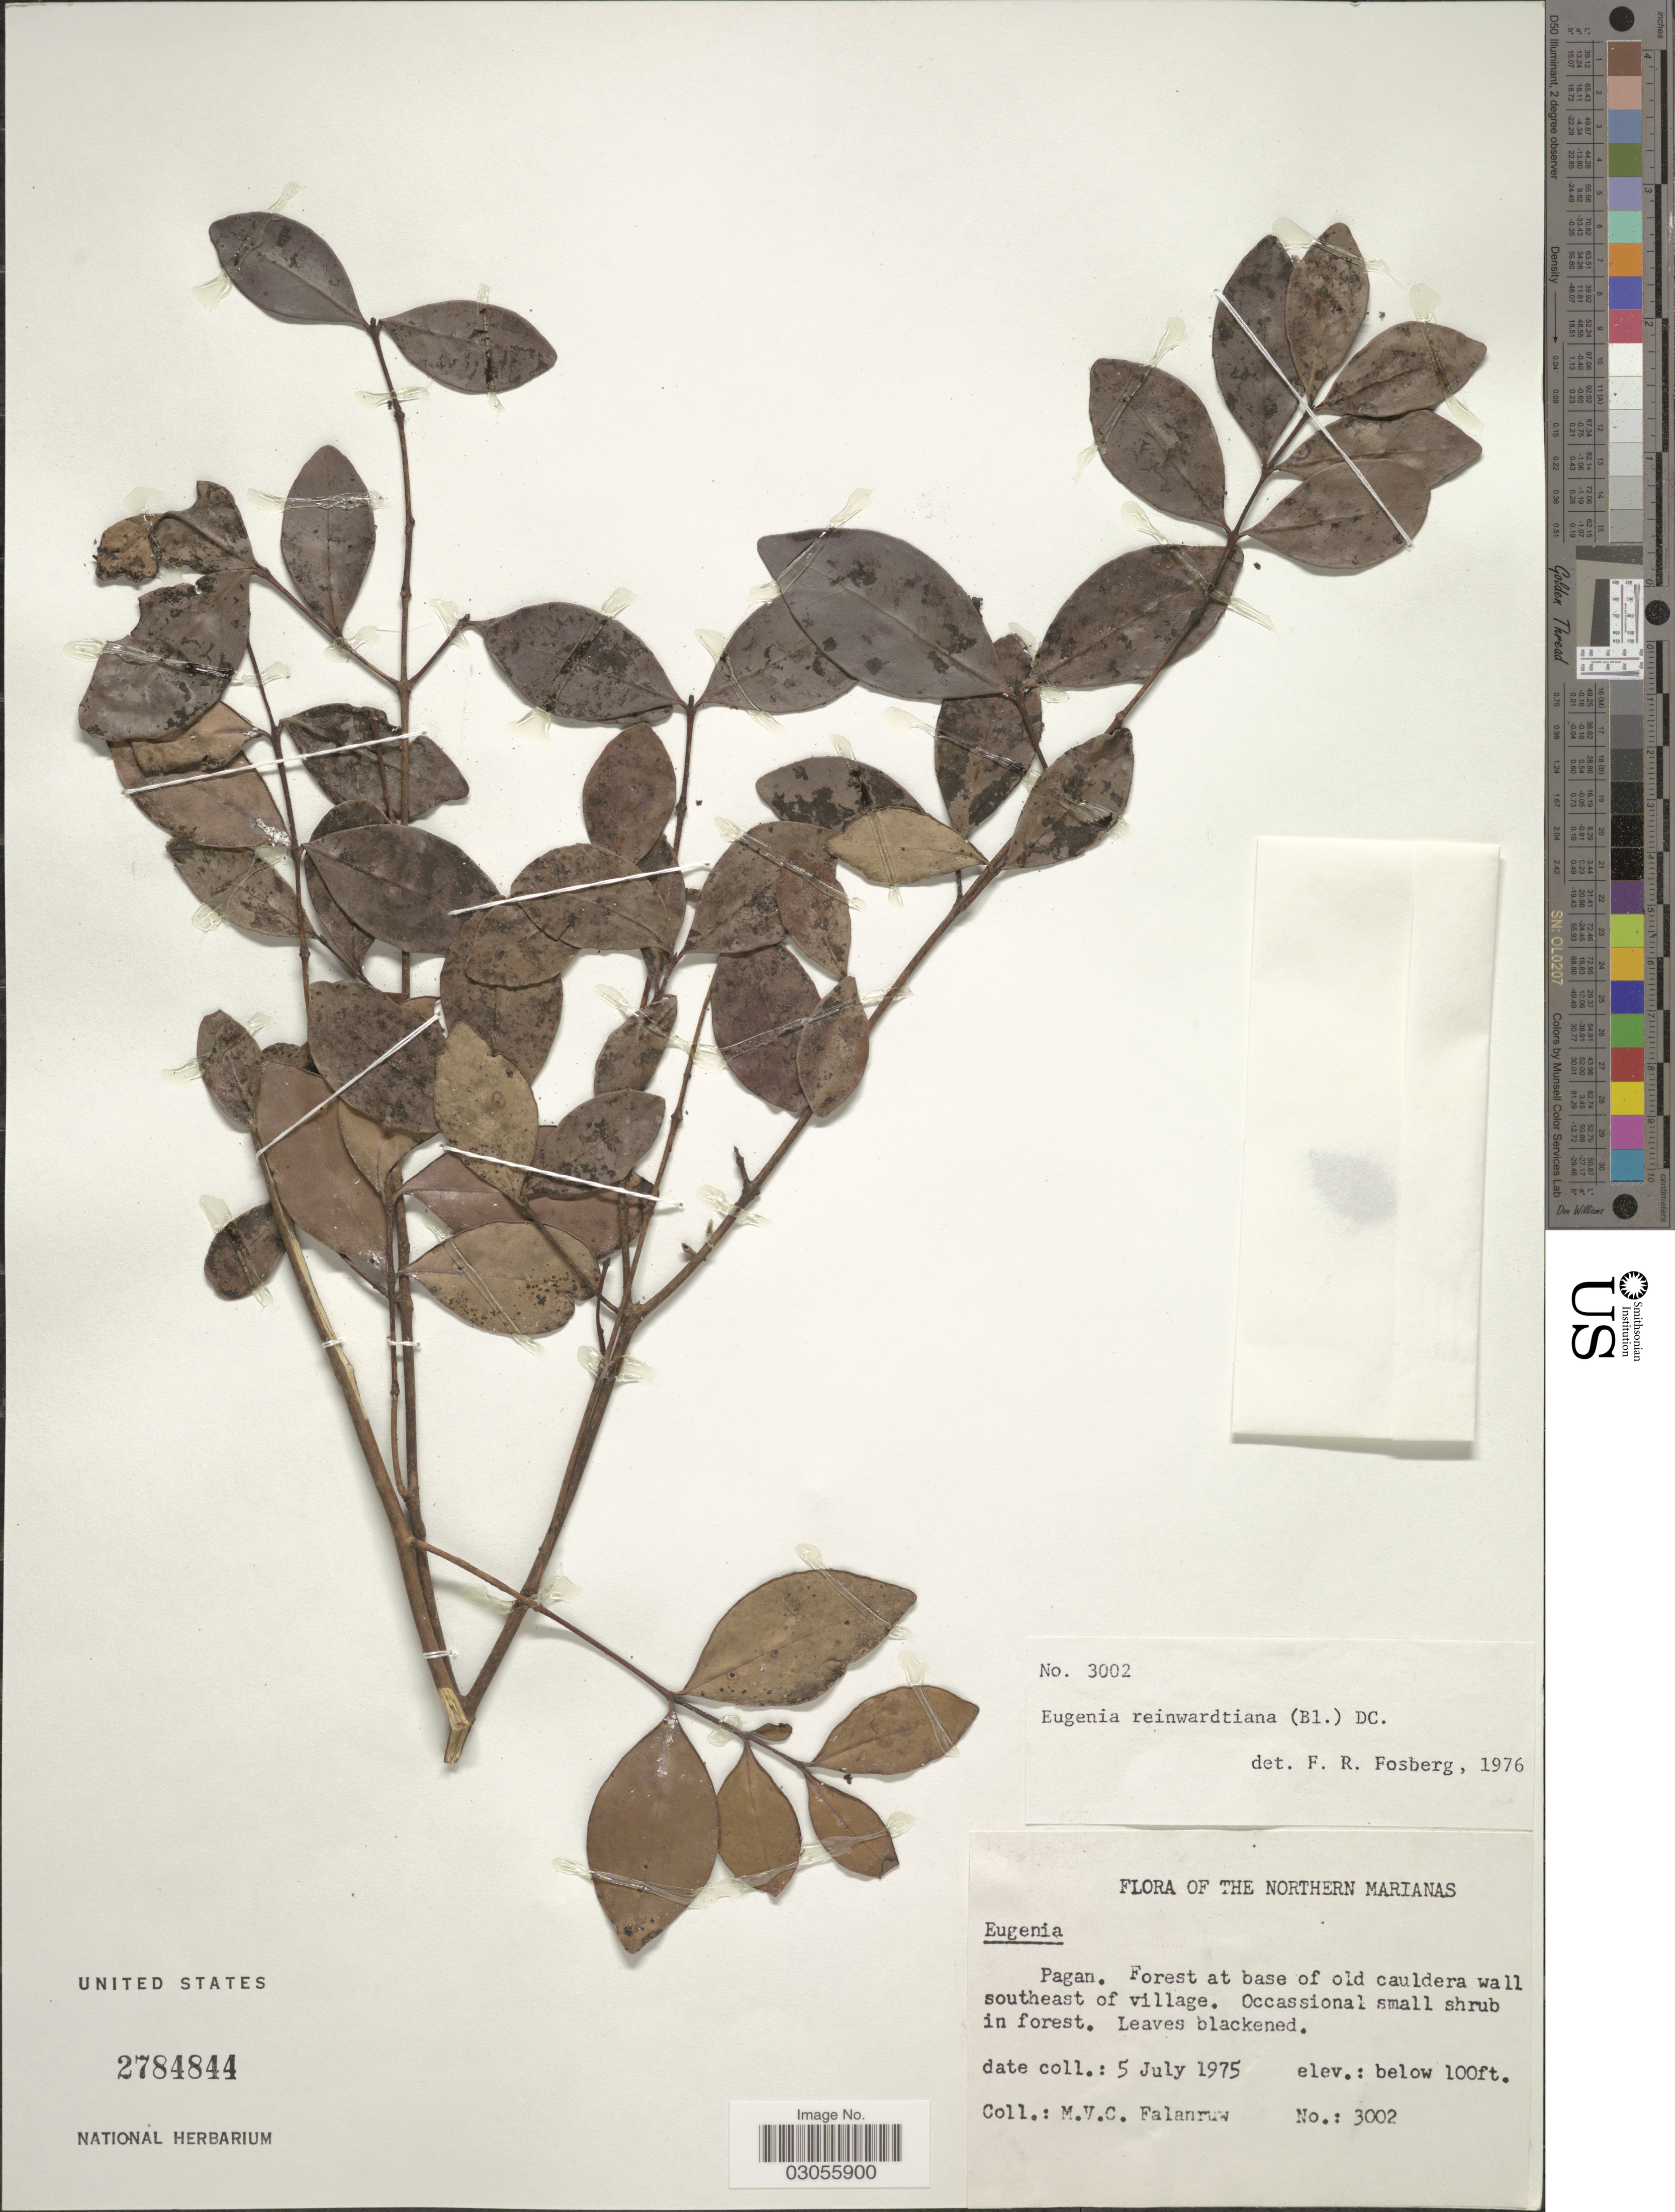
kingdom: Plantae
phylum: Tracheophyta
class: Magnoliopsida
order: Myrtales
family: Myrtaceae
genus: Eugenia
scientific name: Eugenia reinwardtiana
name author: (Blume) DC.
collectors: M. V. Falanruw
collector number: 3002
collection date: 1975-07-05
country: Northern Mariana Islands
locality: Pagan. forest at base of old cauldera wall southeast of village.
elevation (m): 30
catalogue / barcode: US 2784844